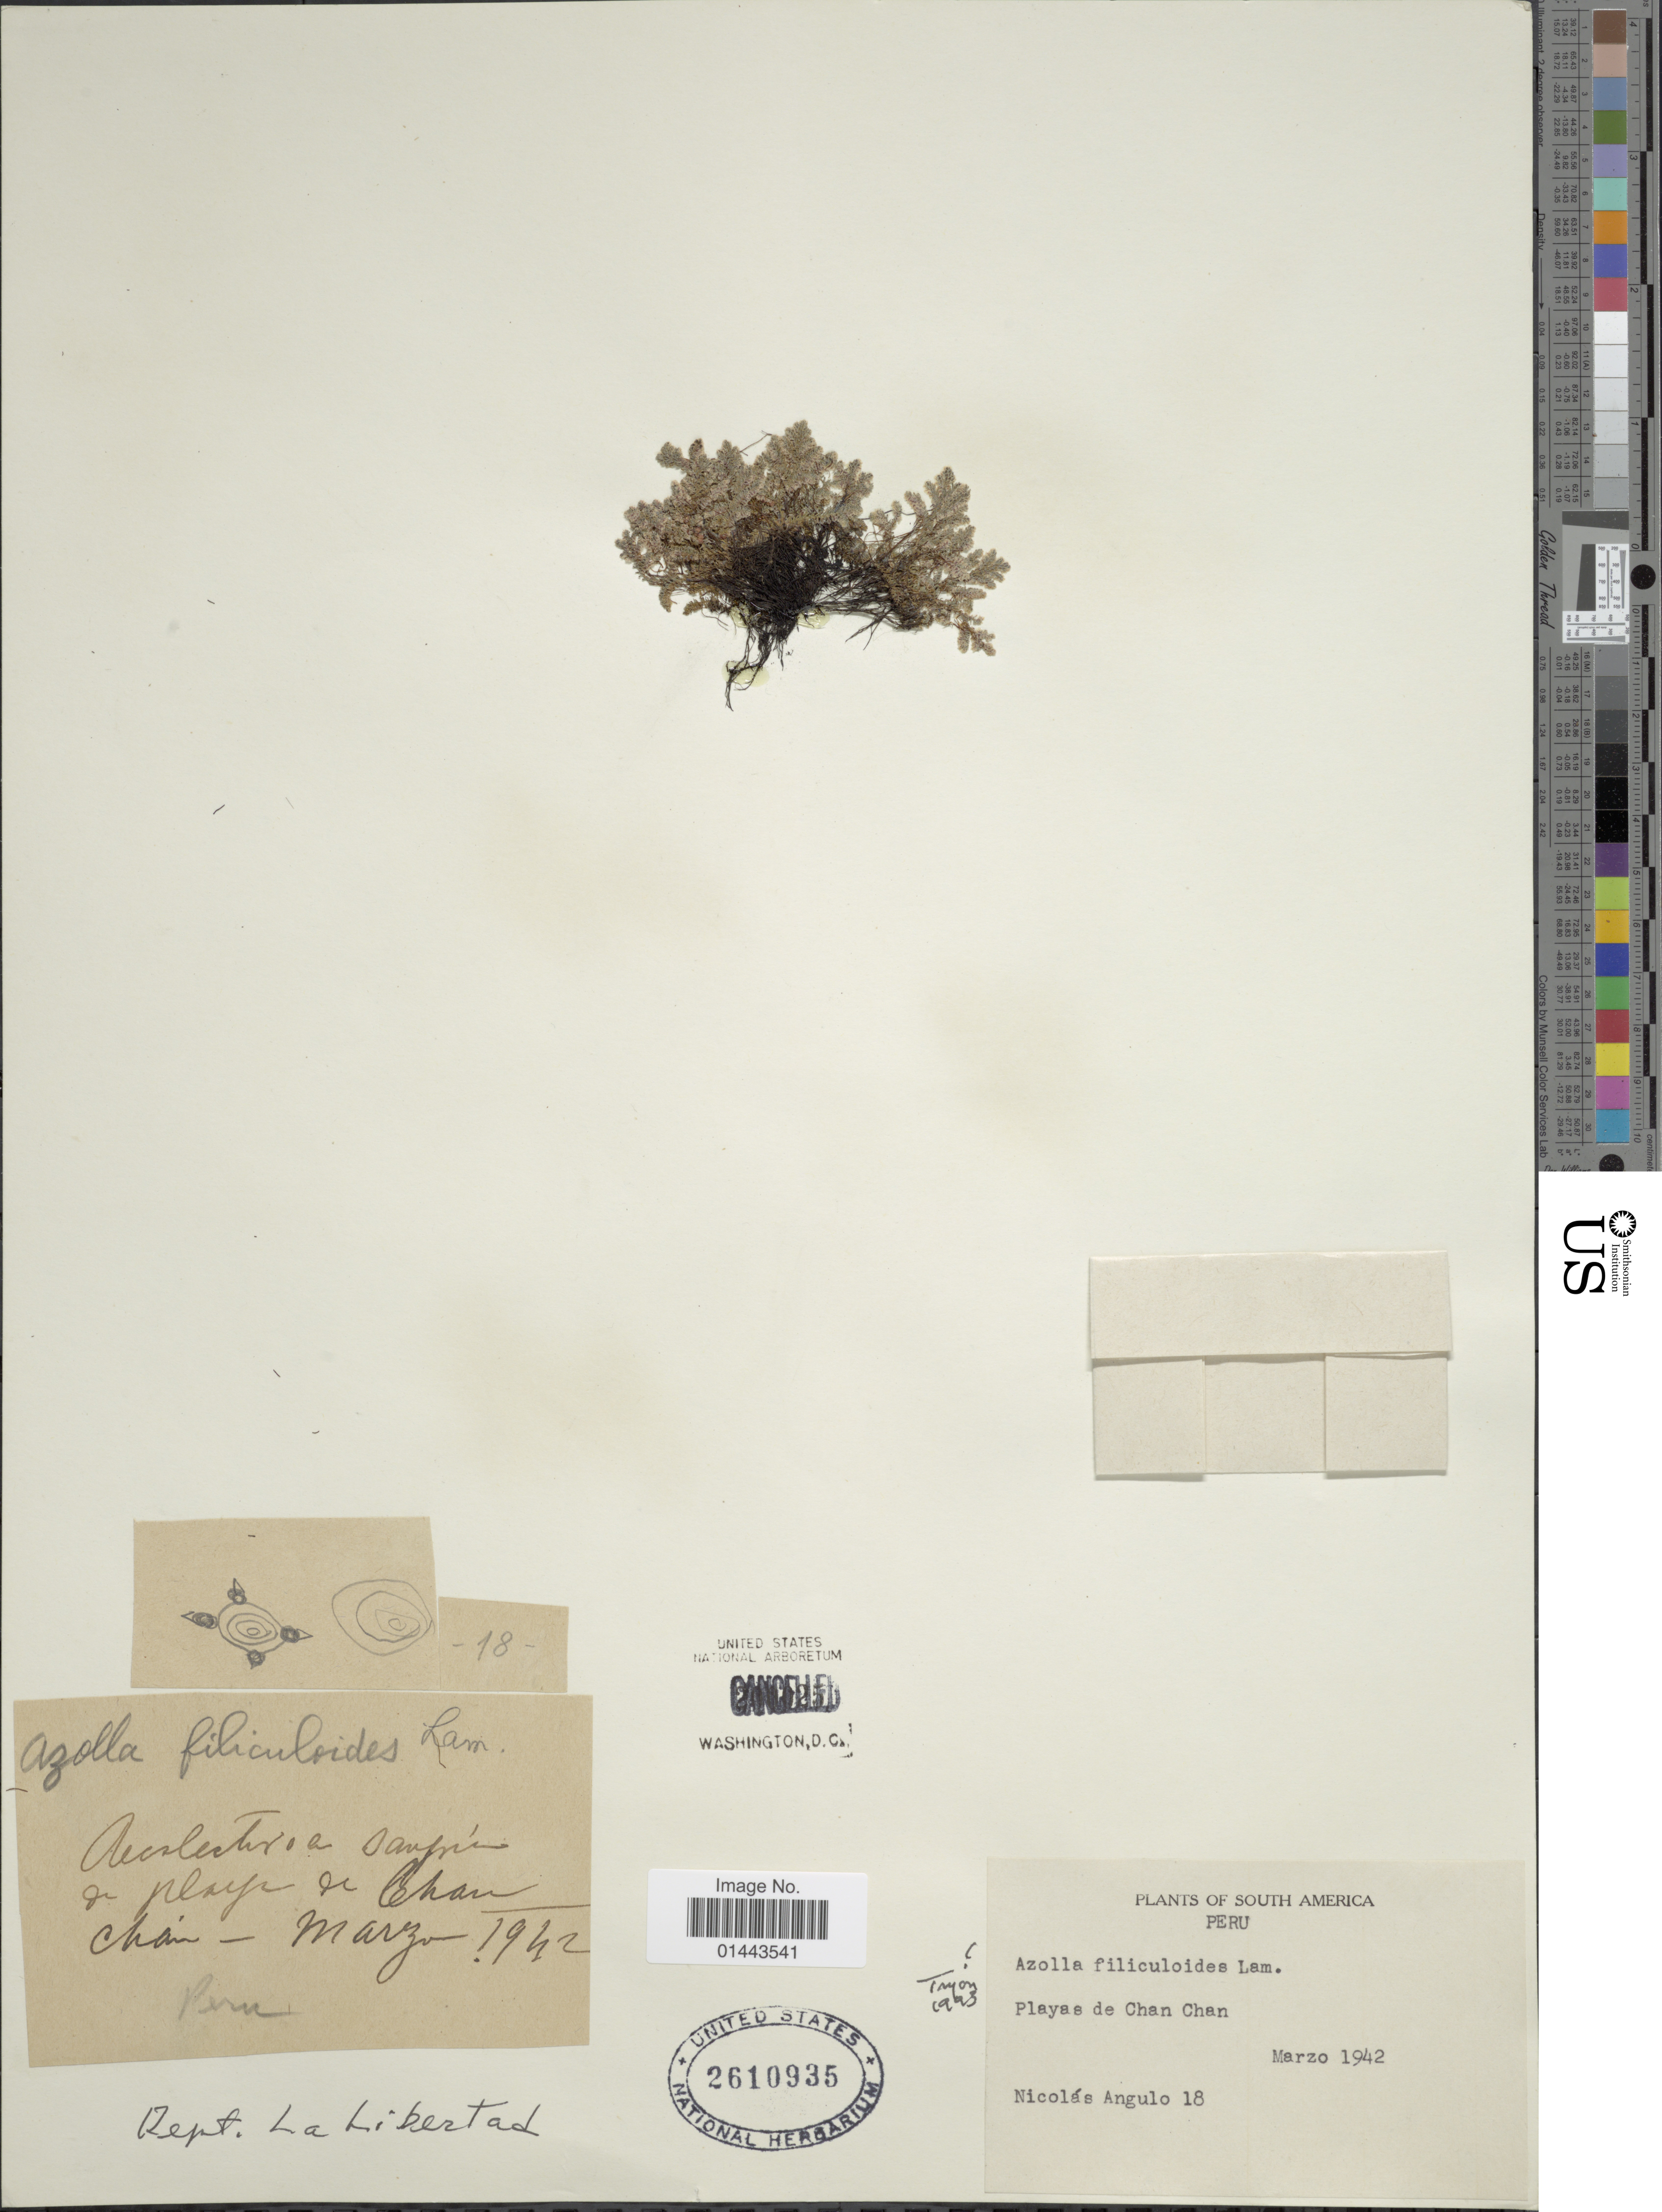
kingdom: Plantae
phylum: Tracheophyta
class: Polypodiopsida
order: Salviniales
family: Salviniaceae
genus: Azolla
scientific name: Azolla filiculoides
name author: Lam.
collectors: N. Angulo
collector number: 18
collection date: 1942-03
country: Peru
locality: Playas de Chan Chan.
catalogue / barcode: US 2610935